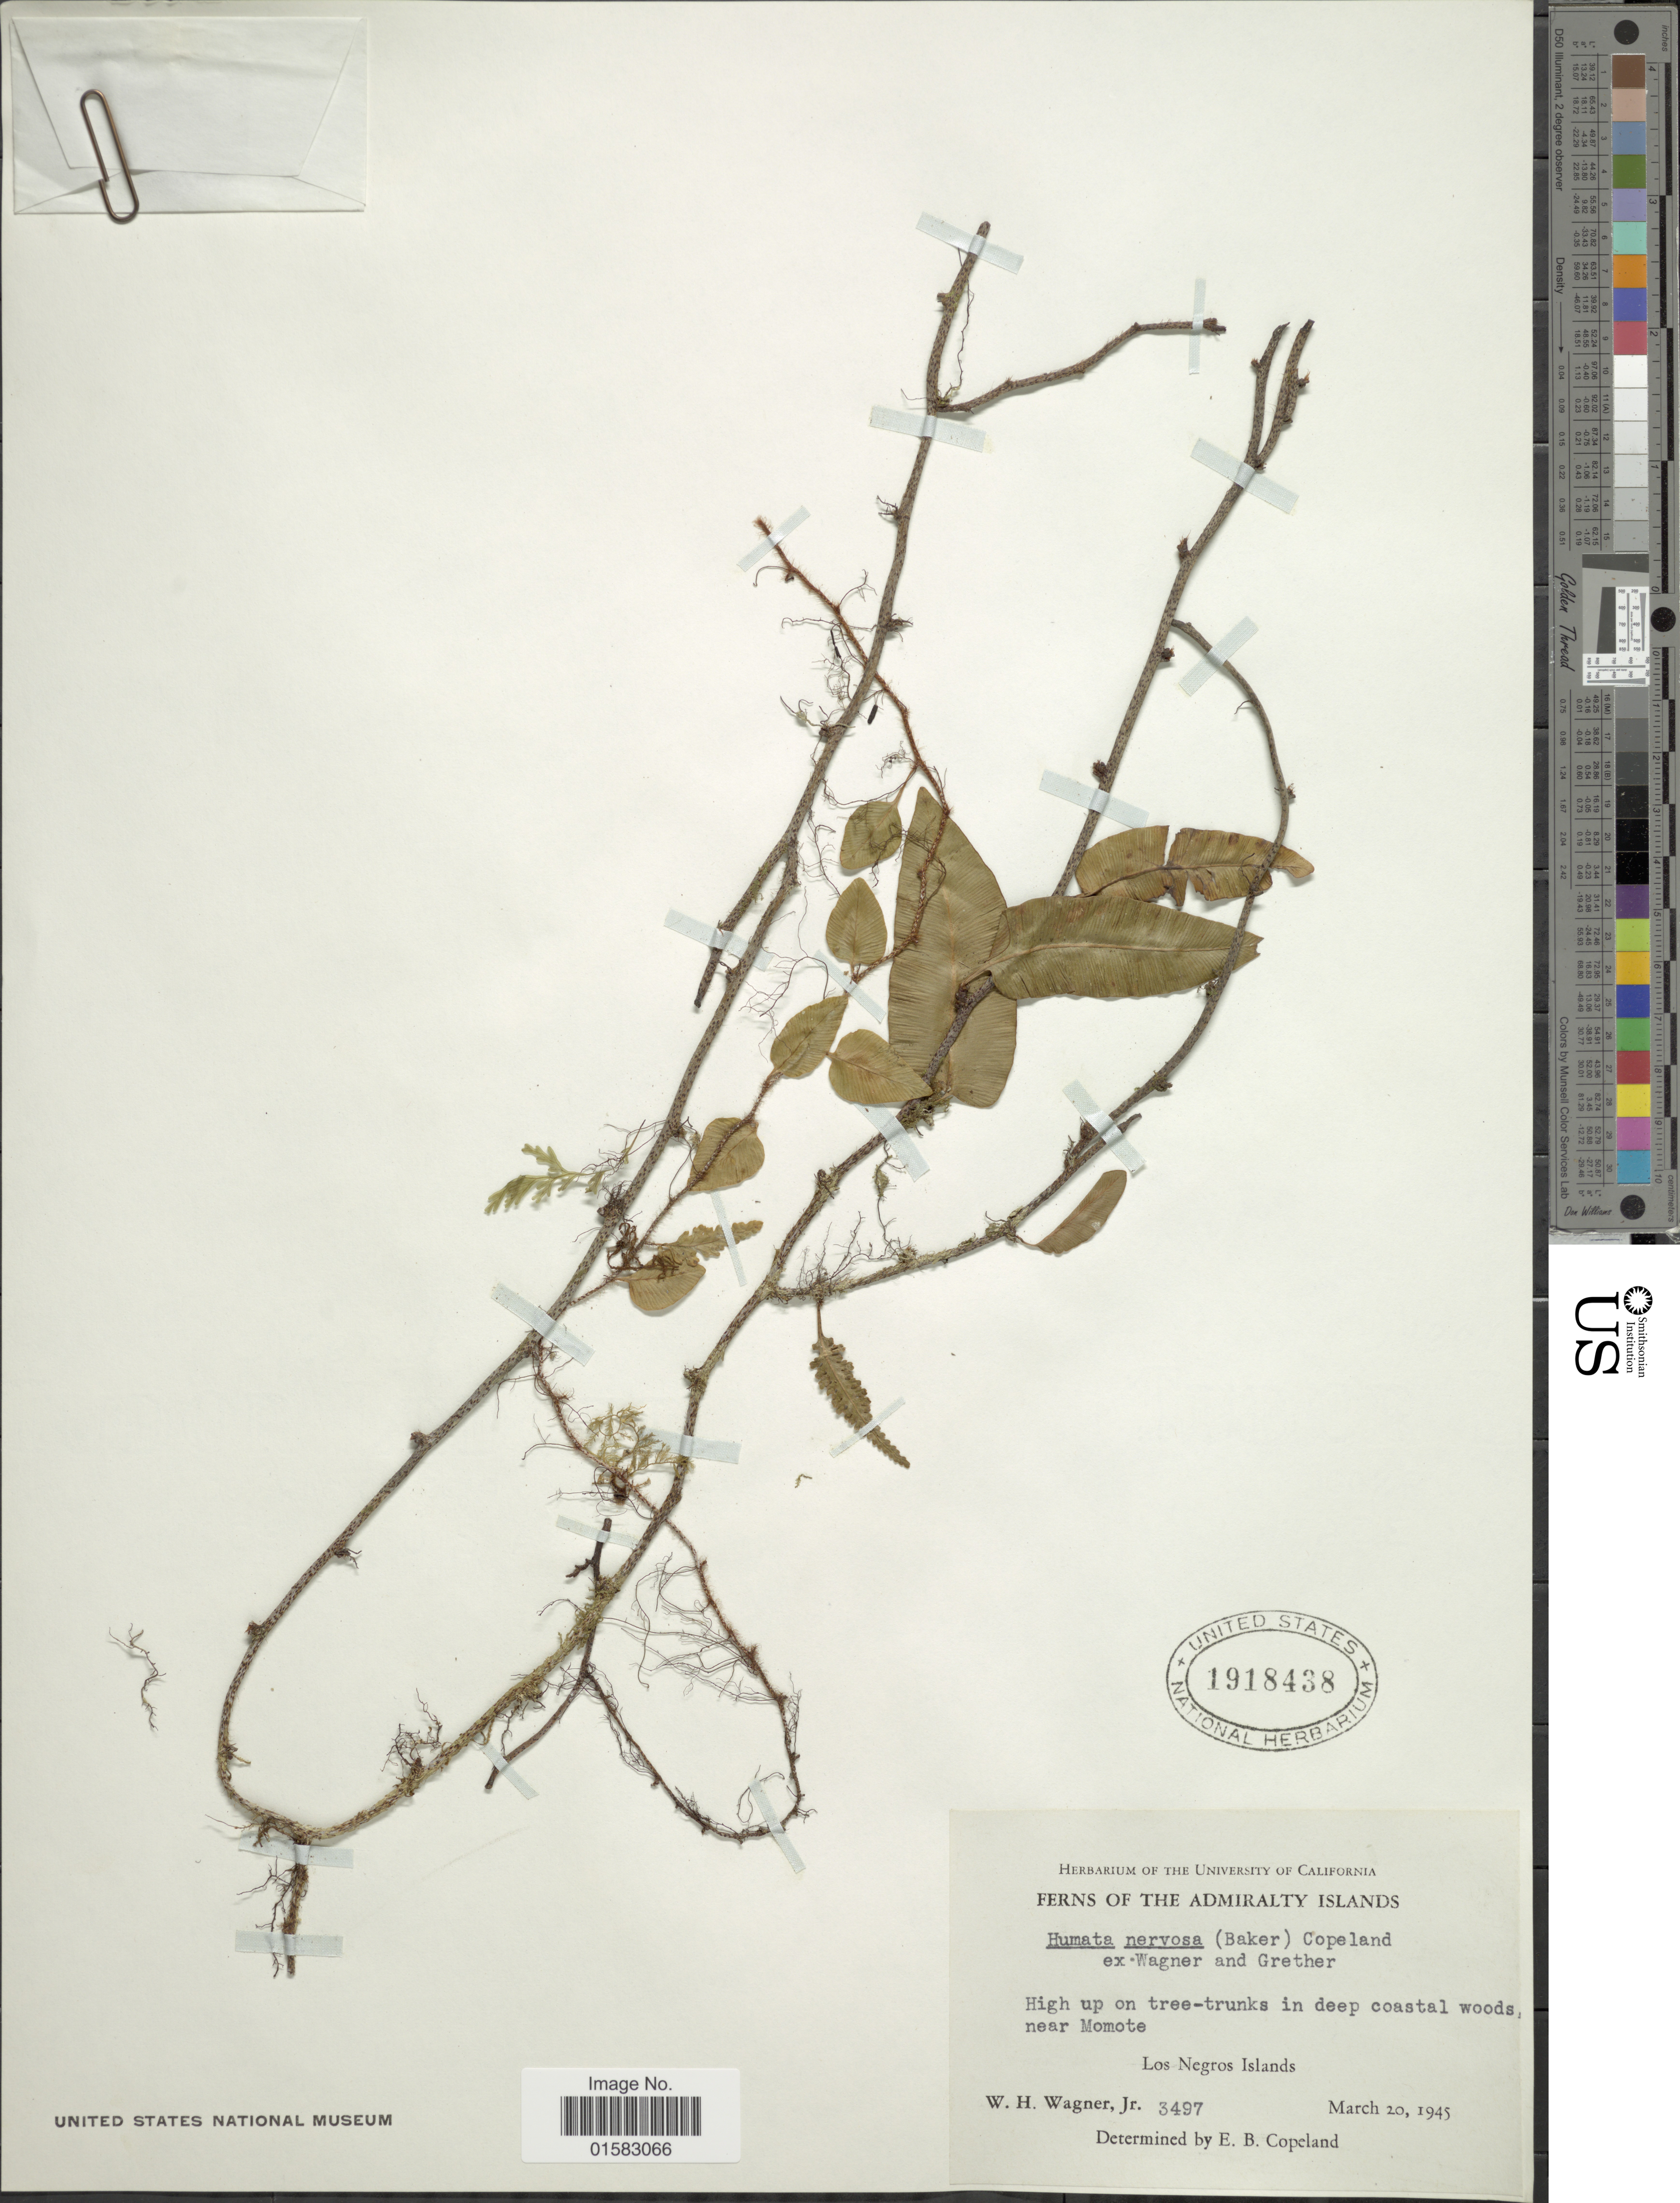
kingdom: Plantae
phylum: Tracheophyta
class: Polypodiopsida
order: Polypodiales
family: Davalliaceae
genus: Davallia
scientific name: Davallia divaricata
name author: Blume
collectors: W. H. Wagner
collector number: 3497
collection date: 1945-03-20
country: Papua New Guinea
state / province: Manus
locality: The Admiralty Islands, Los Negros Islands, near Momote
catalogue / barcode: US 1918438